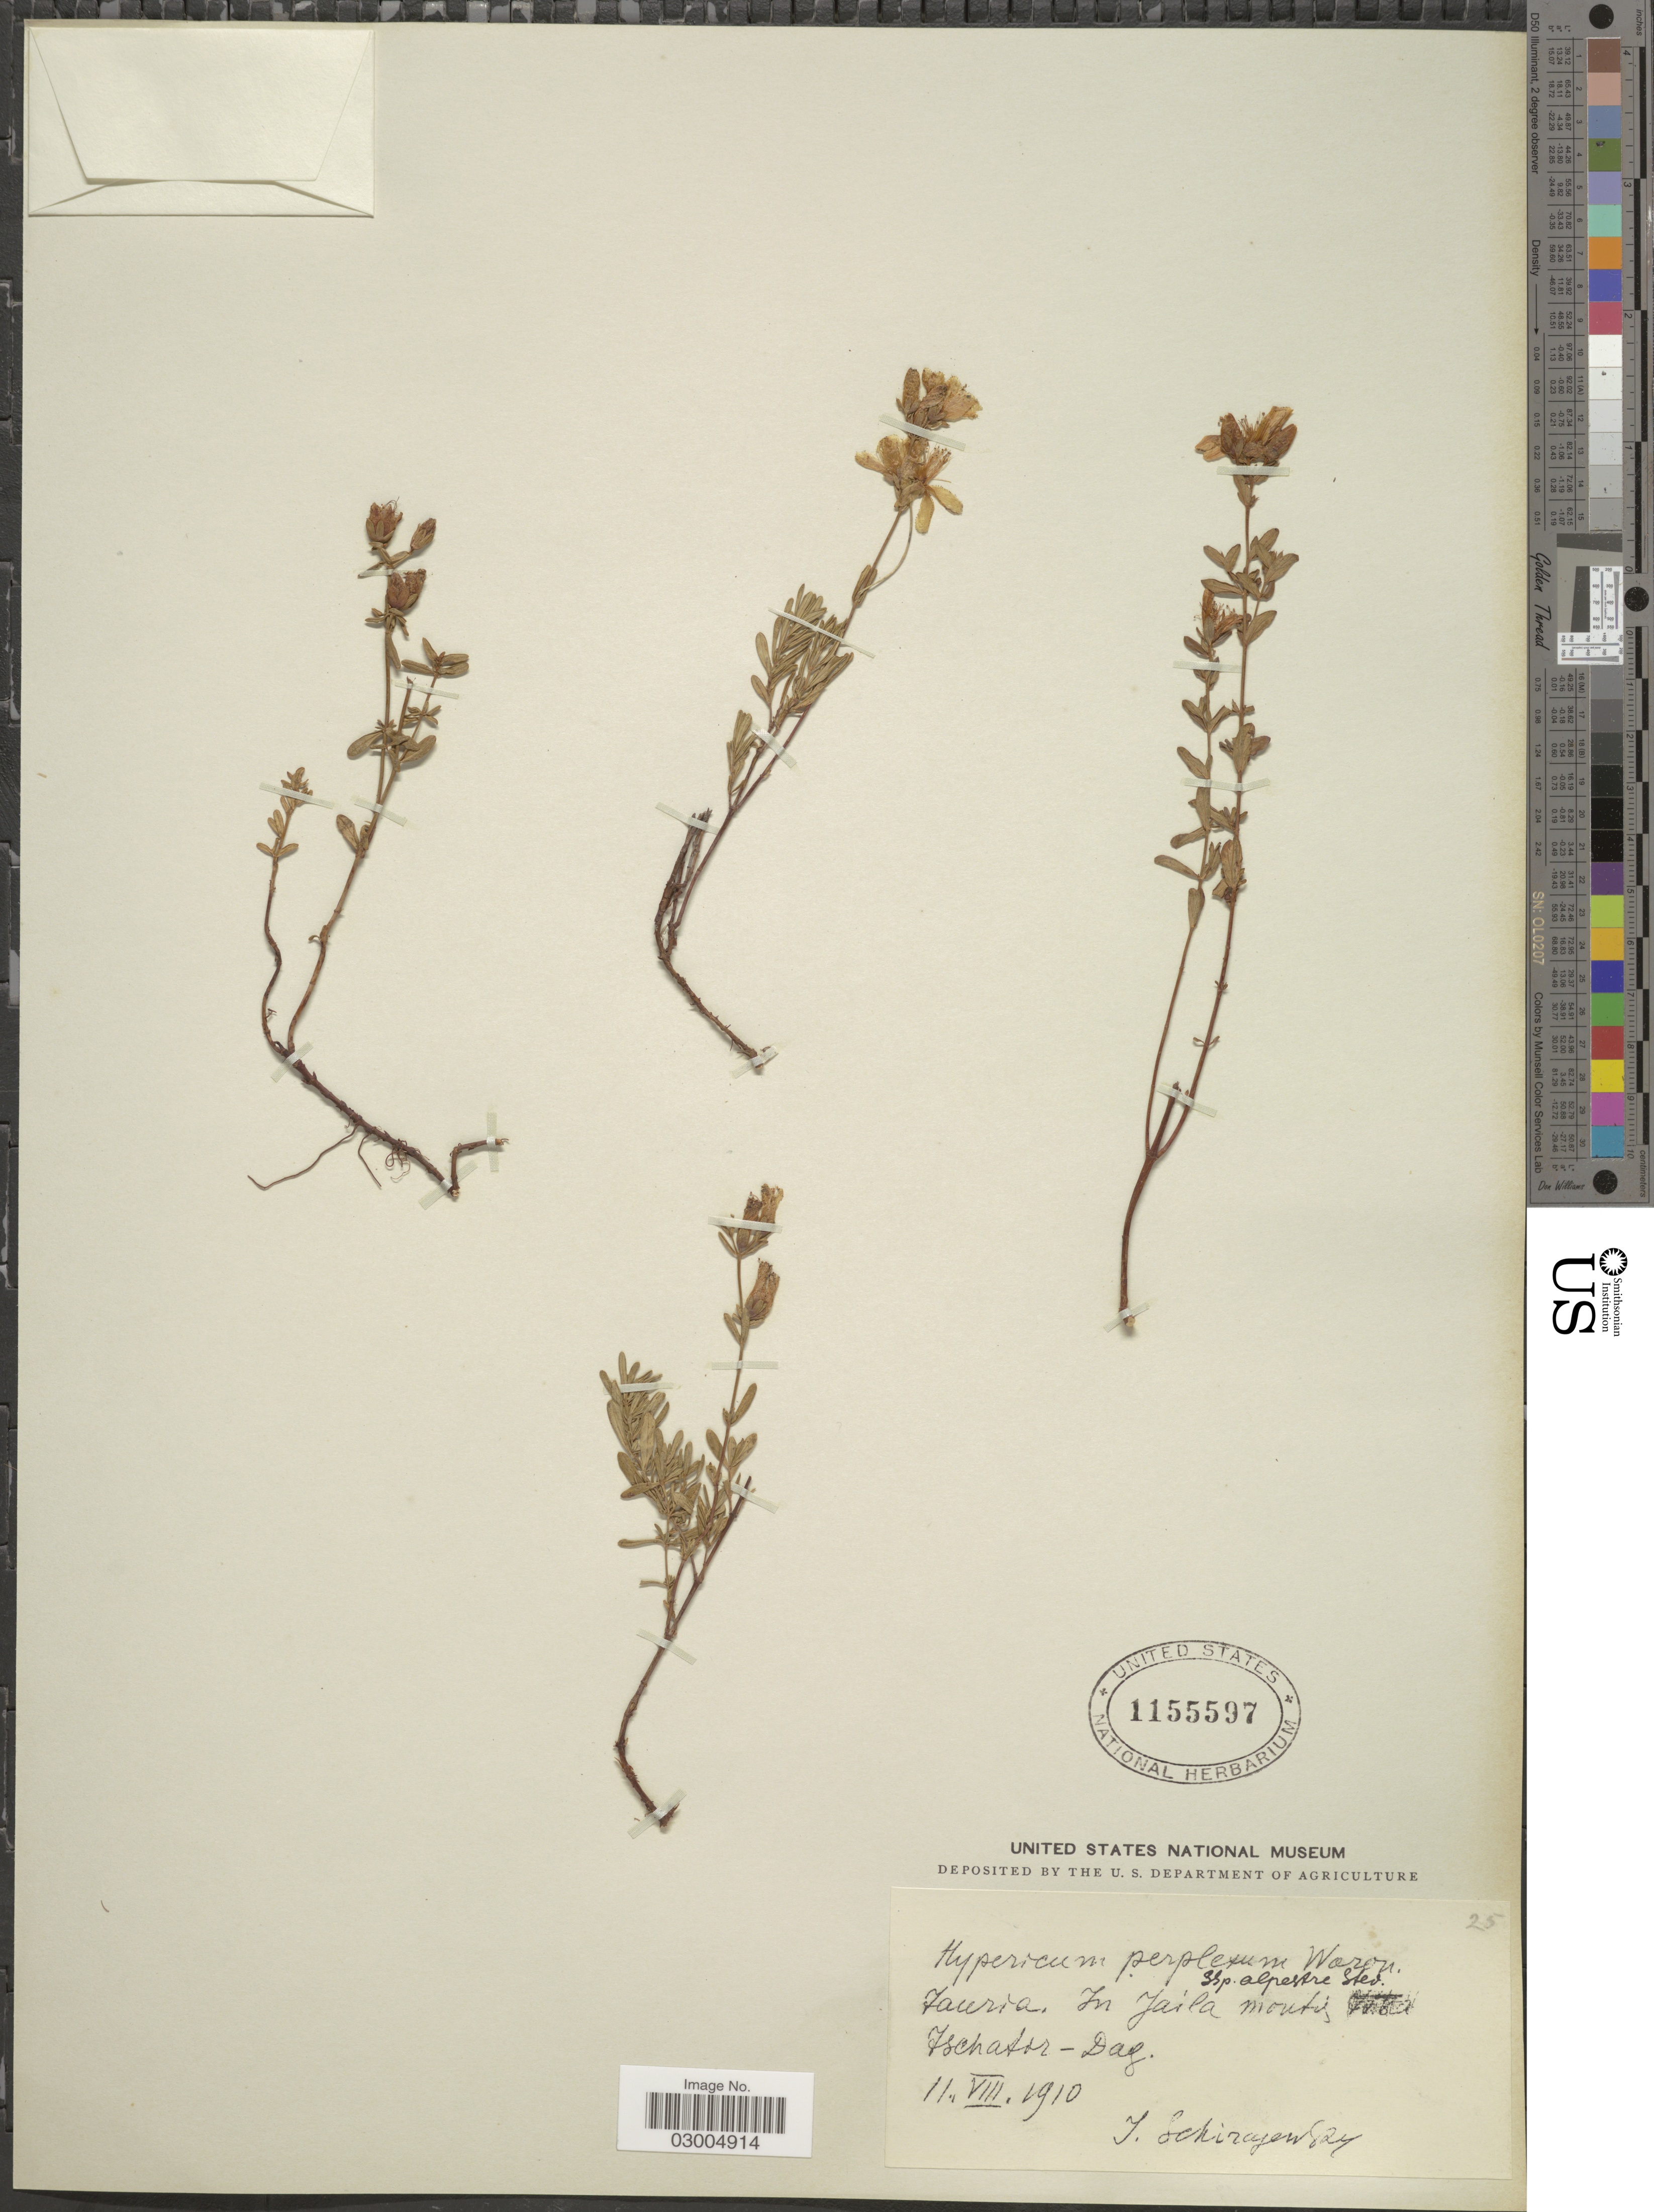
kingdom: Plantae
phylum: Tracheophyta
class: Magnoliopsida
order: Malpighiales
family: Hypericaceae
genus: Hypericum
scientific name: Hypericum perplexum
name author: Woronow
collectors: I. Schirajewsky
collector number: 25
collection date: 1910-08-11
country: Ukraine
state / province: Crimea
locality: Tauria. In Yaila montis, Chatyr-Dag.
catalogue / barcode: US 1155597